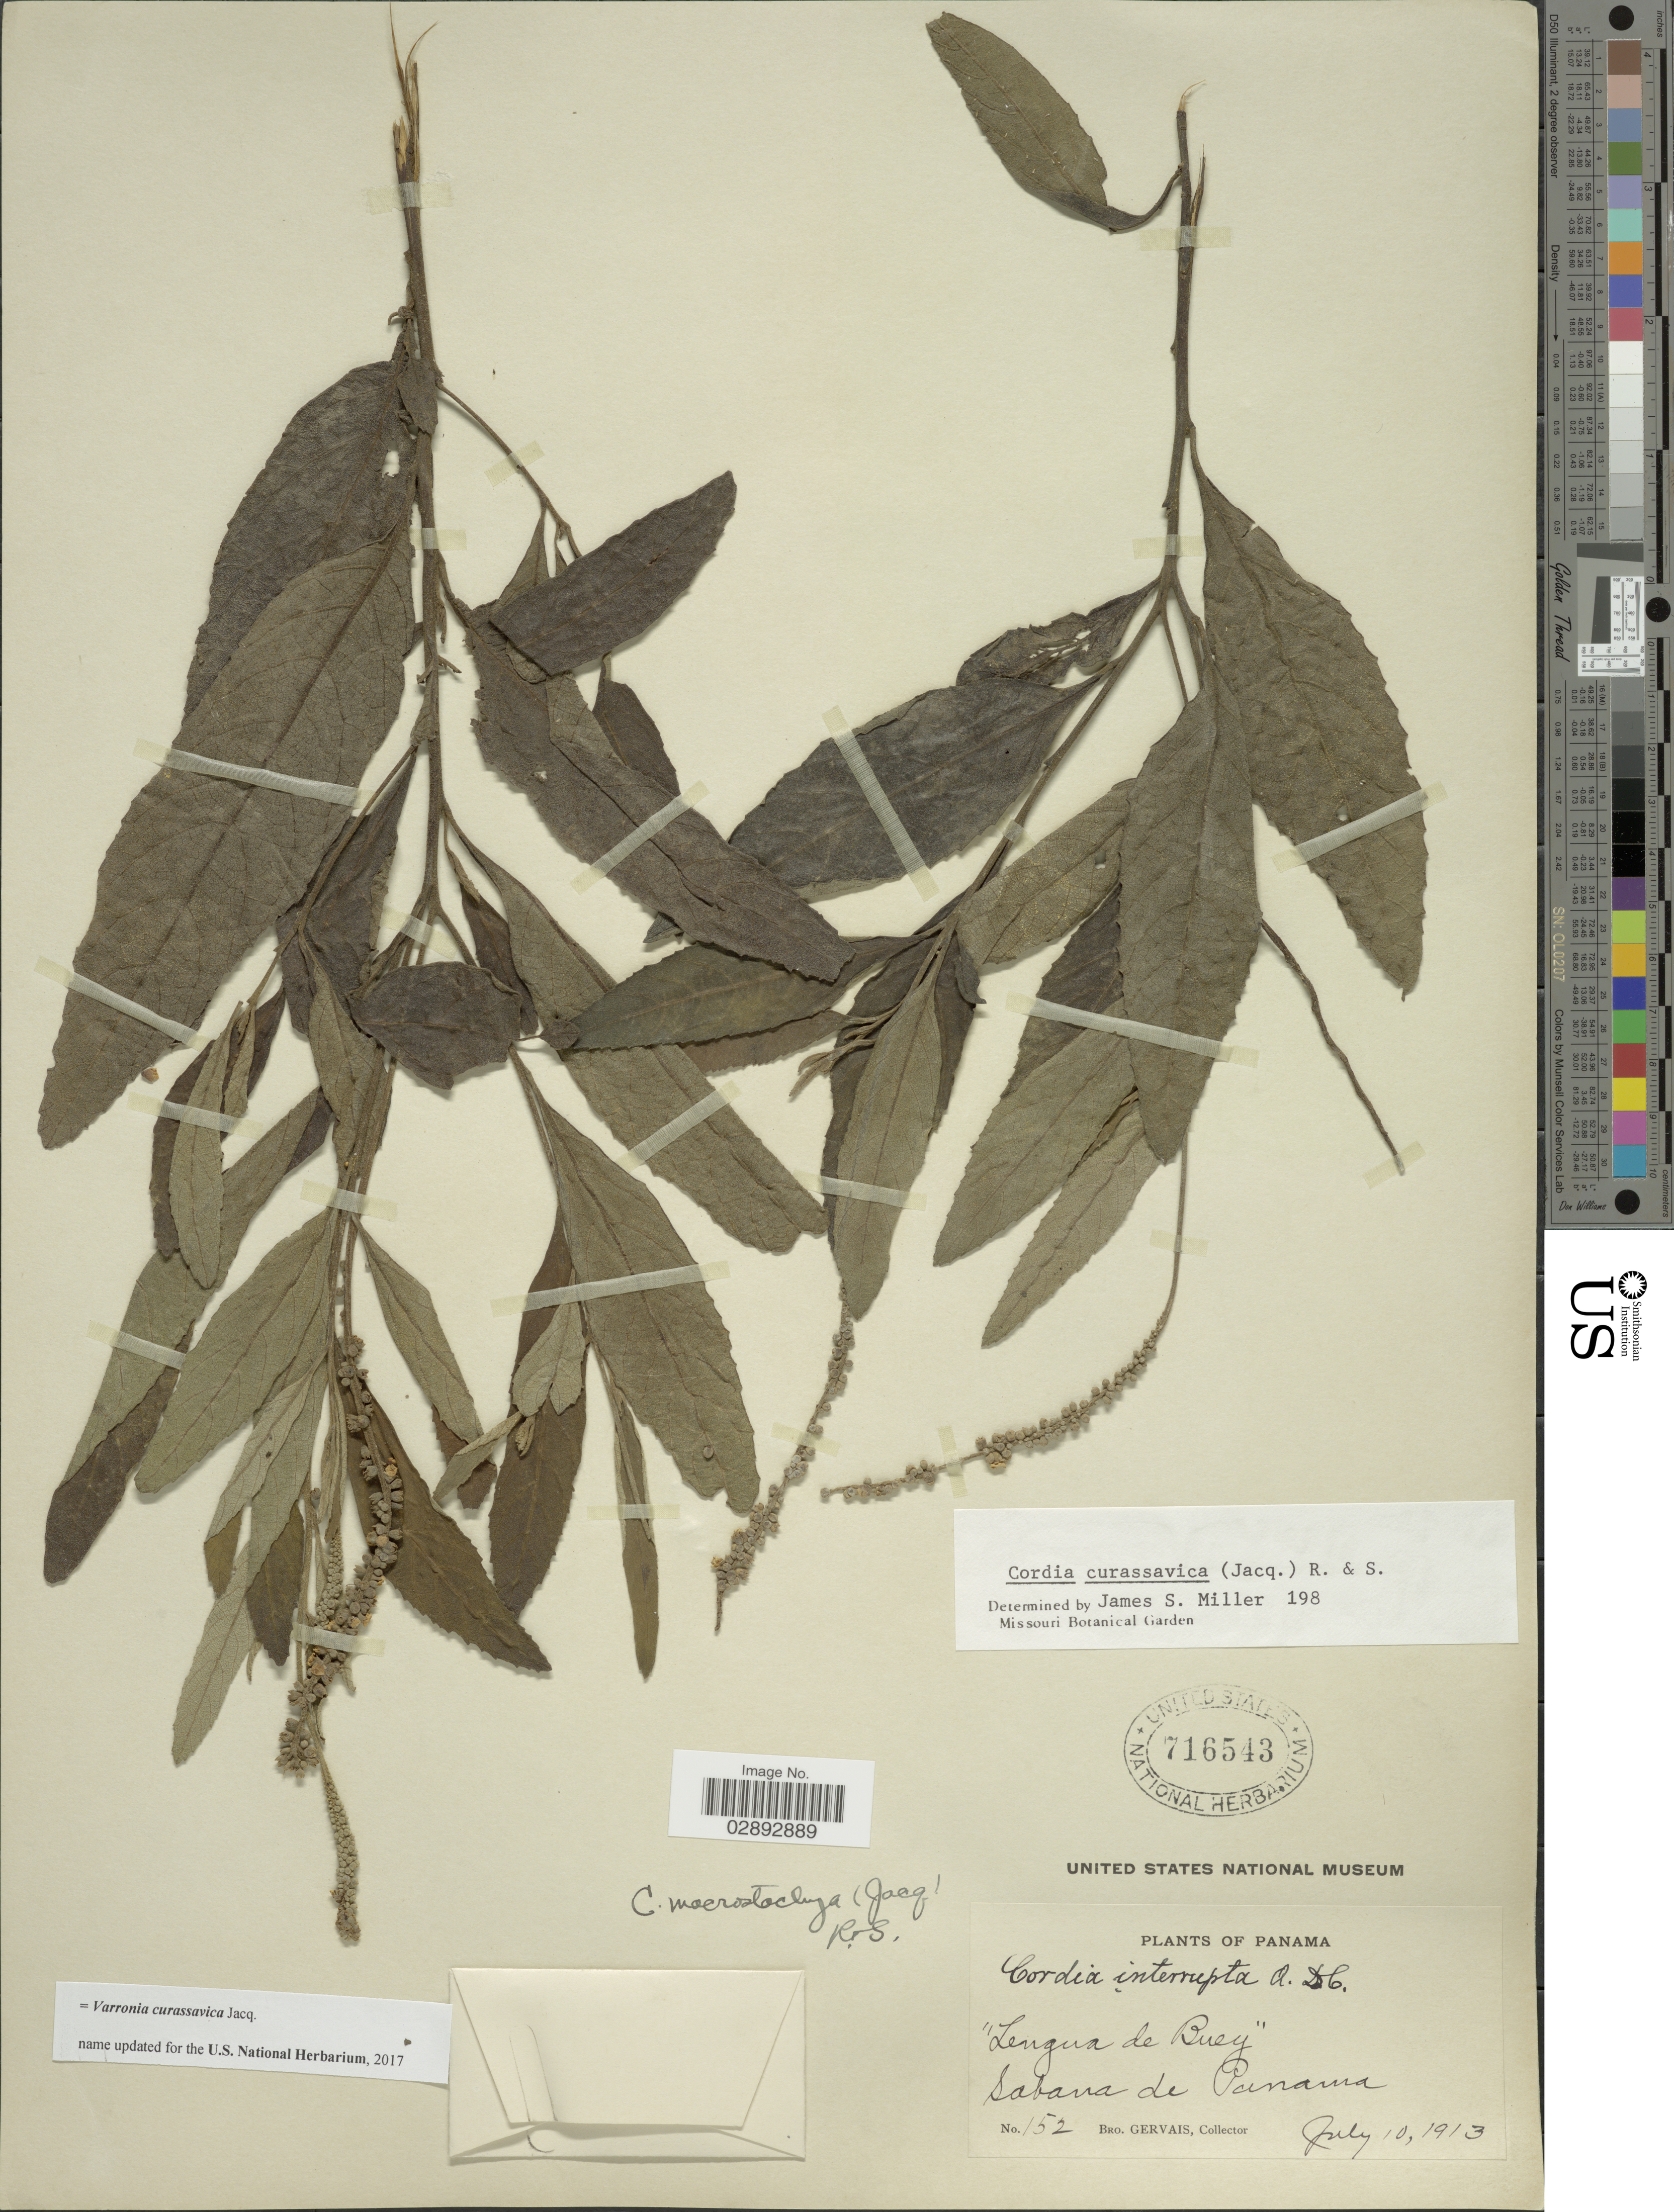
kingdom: Plantae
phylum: Tracheophyta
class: Magnoliopsida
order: Boraginales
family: Cordiaceae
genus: Varronia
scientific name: Varronia curassavica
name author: Jacq.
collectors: B. Gervais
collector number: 152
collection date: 1913-07-10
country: Panama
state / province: Panamá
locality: Sabana de Panama.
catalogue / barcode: US 716543